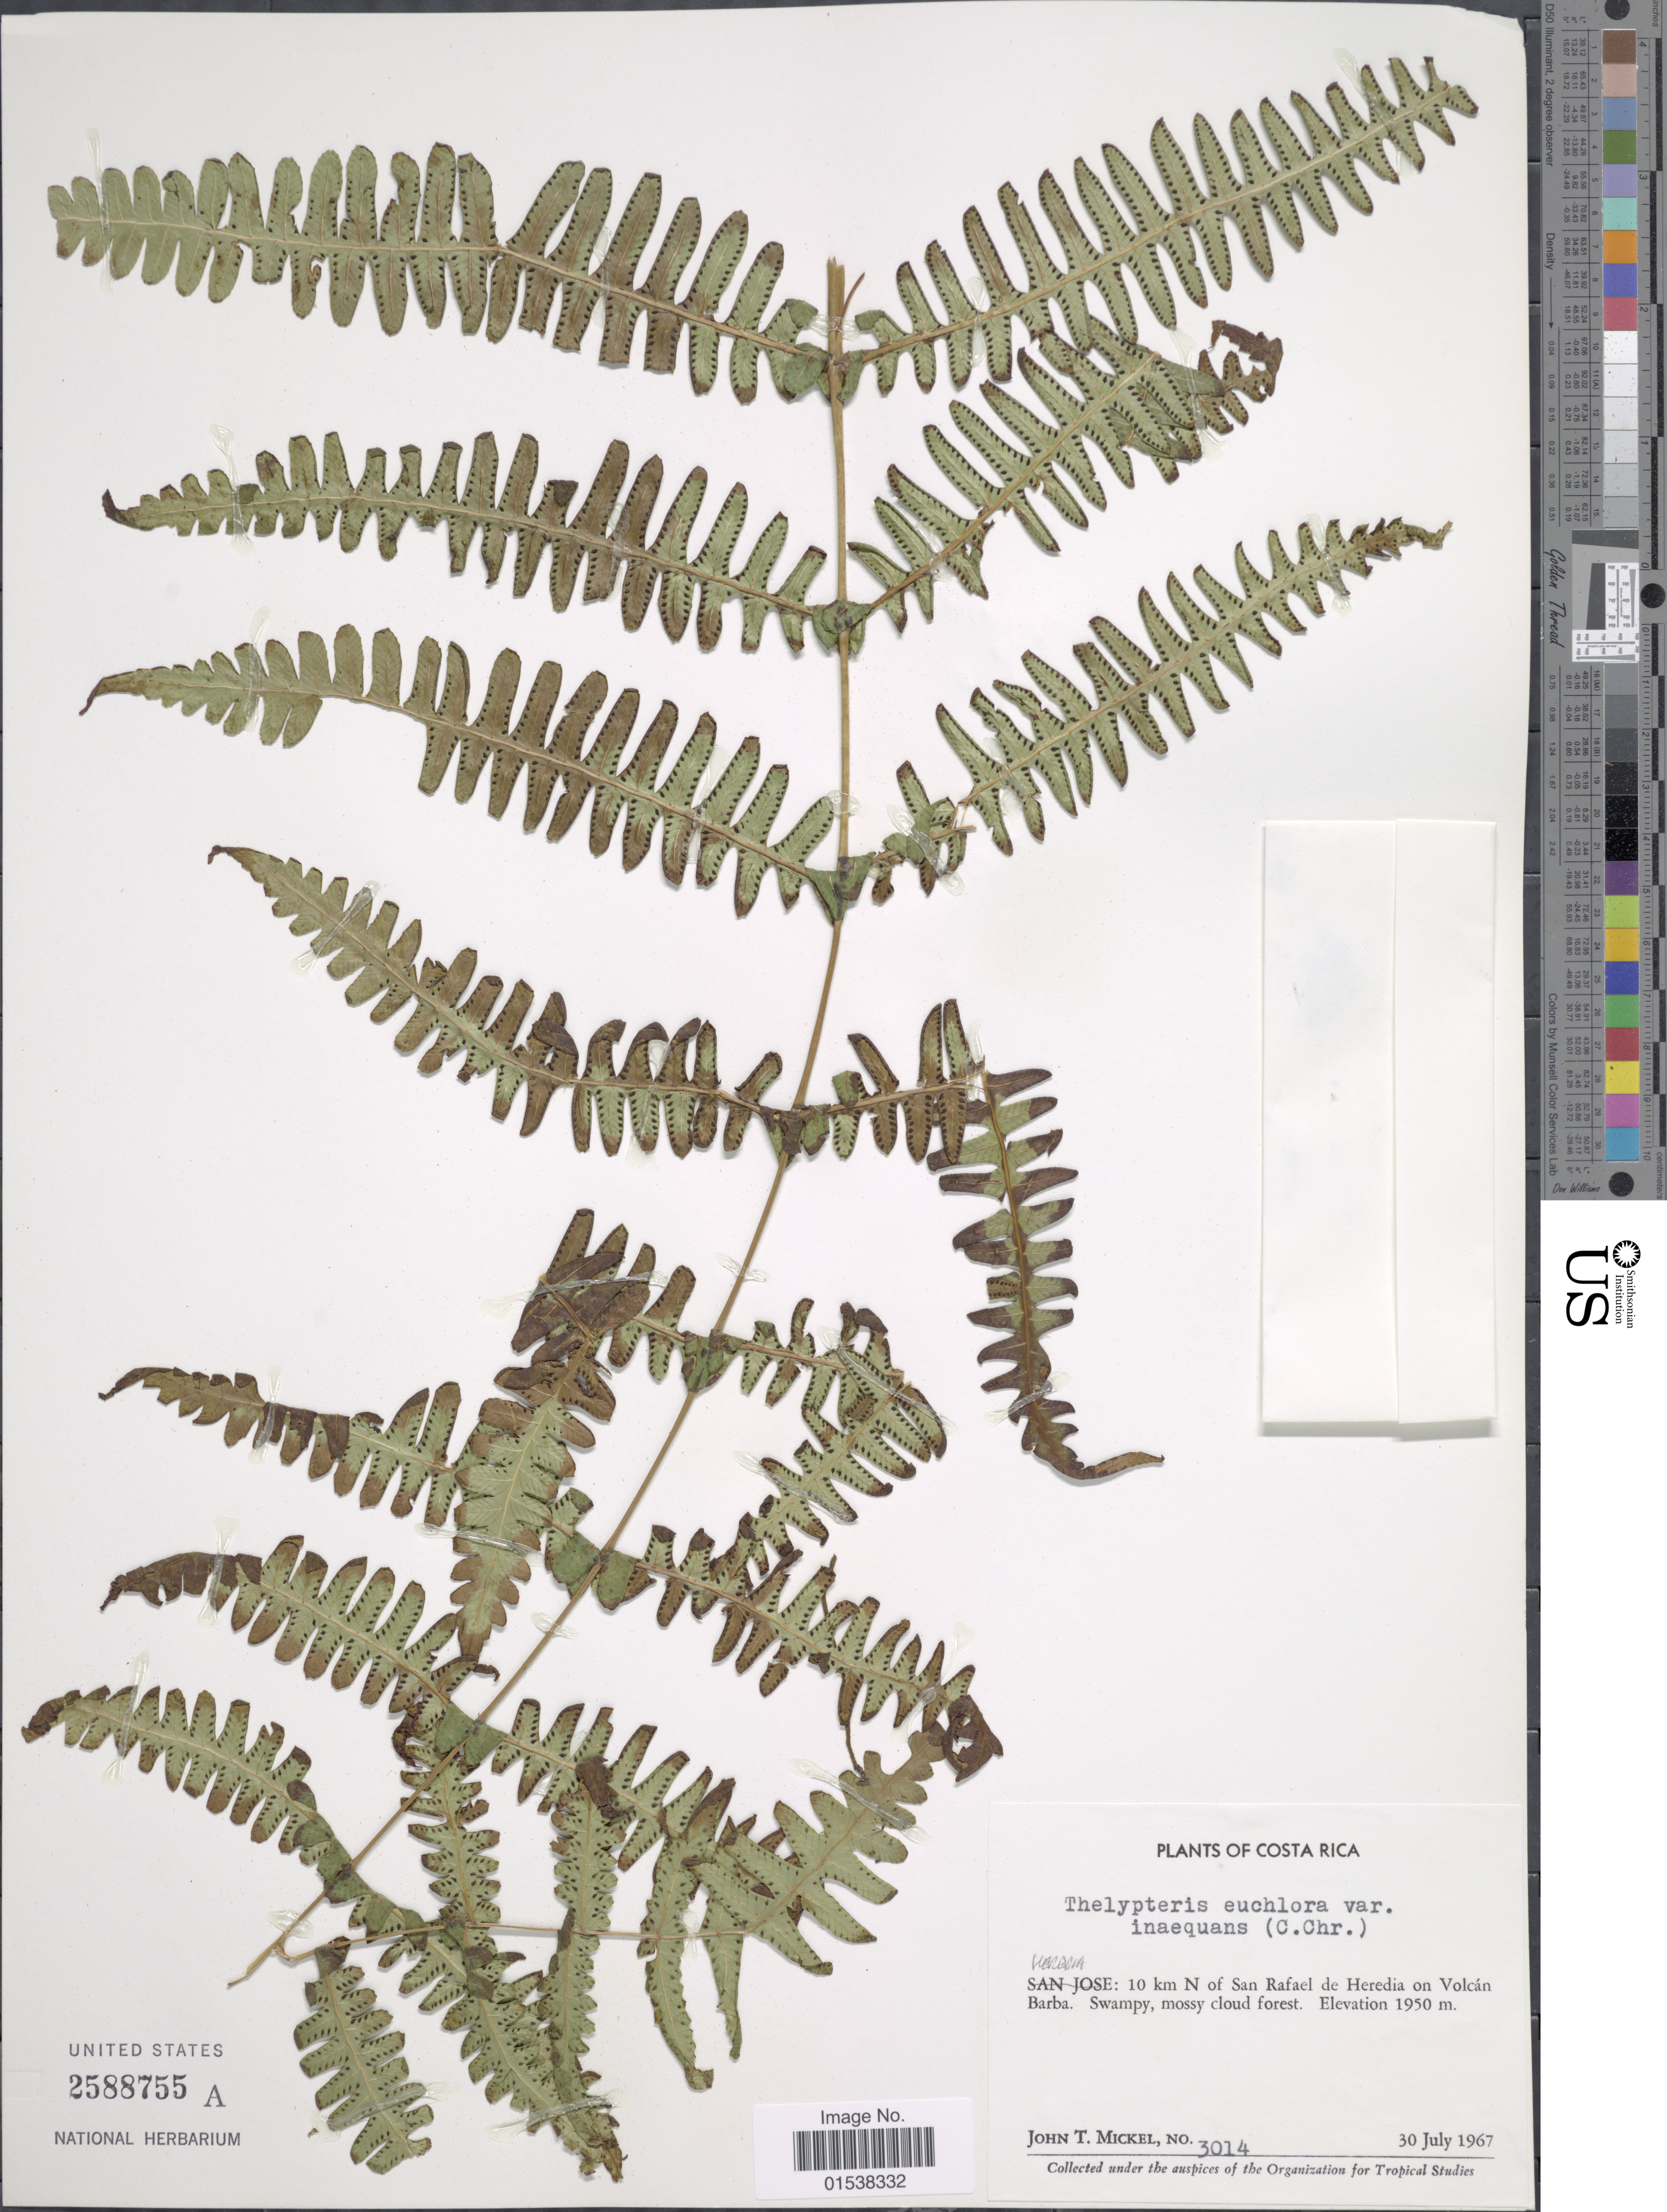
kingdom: Plantae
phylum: Tracheophyta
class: Polypodiopsida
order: Polypodiales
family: Thelypteridaceae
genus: Amauropelta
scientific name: Amauropelta inaequans (C. Chr.) comb. nov., ined 2015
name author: (C. Chr.)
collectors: J. T. Mickel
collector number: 3014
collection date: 1967-07-30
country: Costa Rica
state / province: Heredia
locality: Heredia: 10 km N of San Rafael de Heredia on Volcan Barba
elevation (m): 1950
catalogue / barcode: US 2588755A